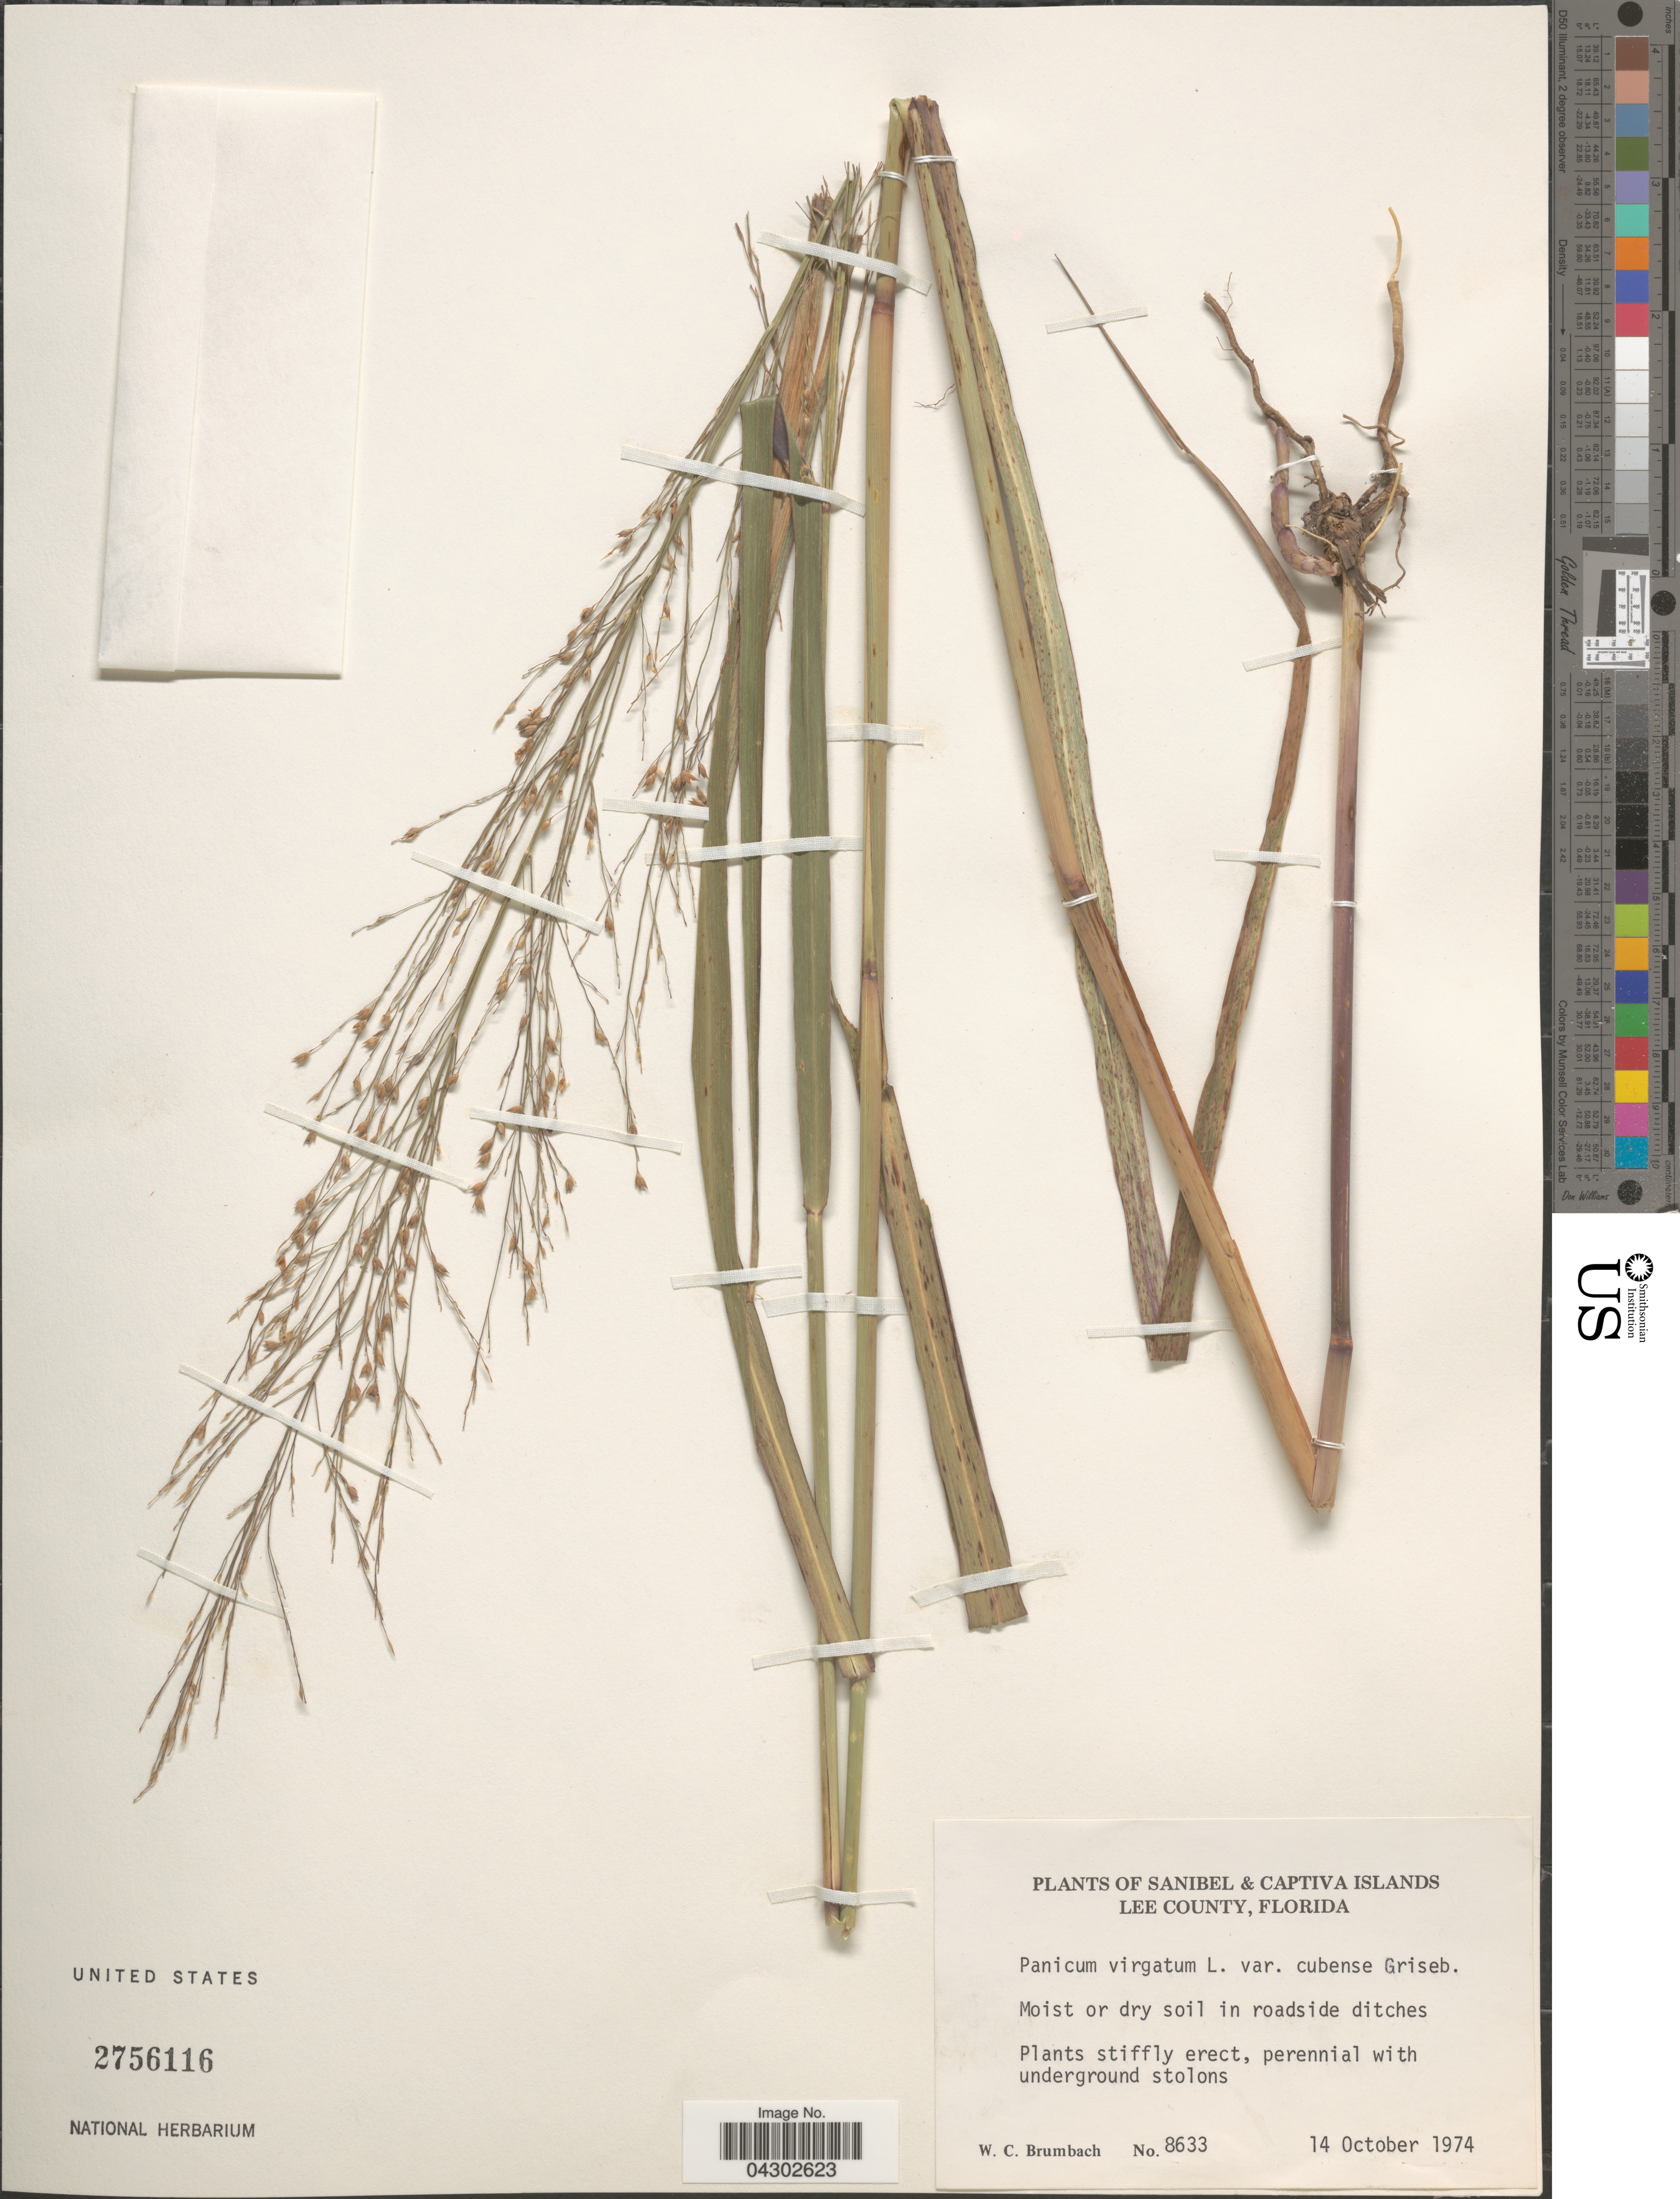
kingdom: Plantae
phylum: Tracheophyta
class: Liliopsida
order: Poales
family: Poaceae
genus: Panicum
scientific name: Panicum virgatum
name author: L.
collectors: W. C. Brumbach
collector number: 8633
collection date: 1974-10-14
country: United States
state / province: Florida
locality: Sanibel & Captiva Islands. Lee County. Moist or dry soil in roadside ditches.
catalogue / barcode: US 2756116